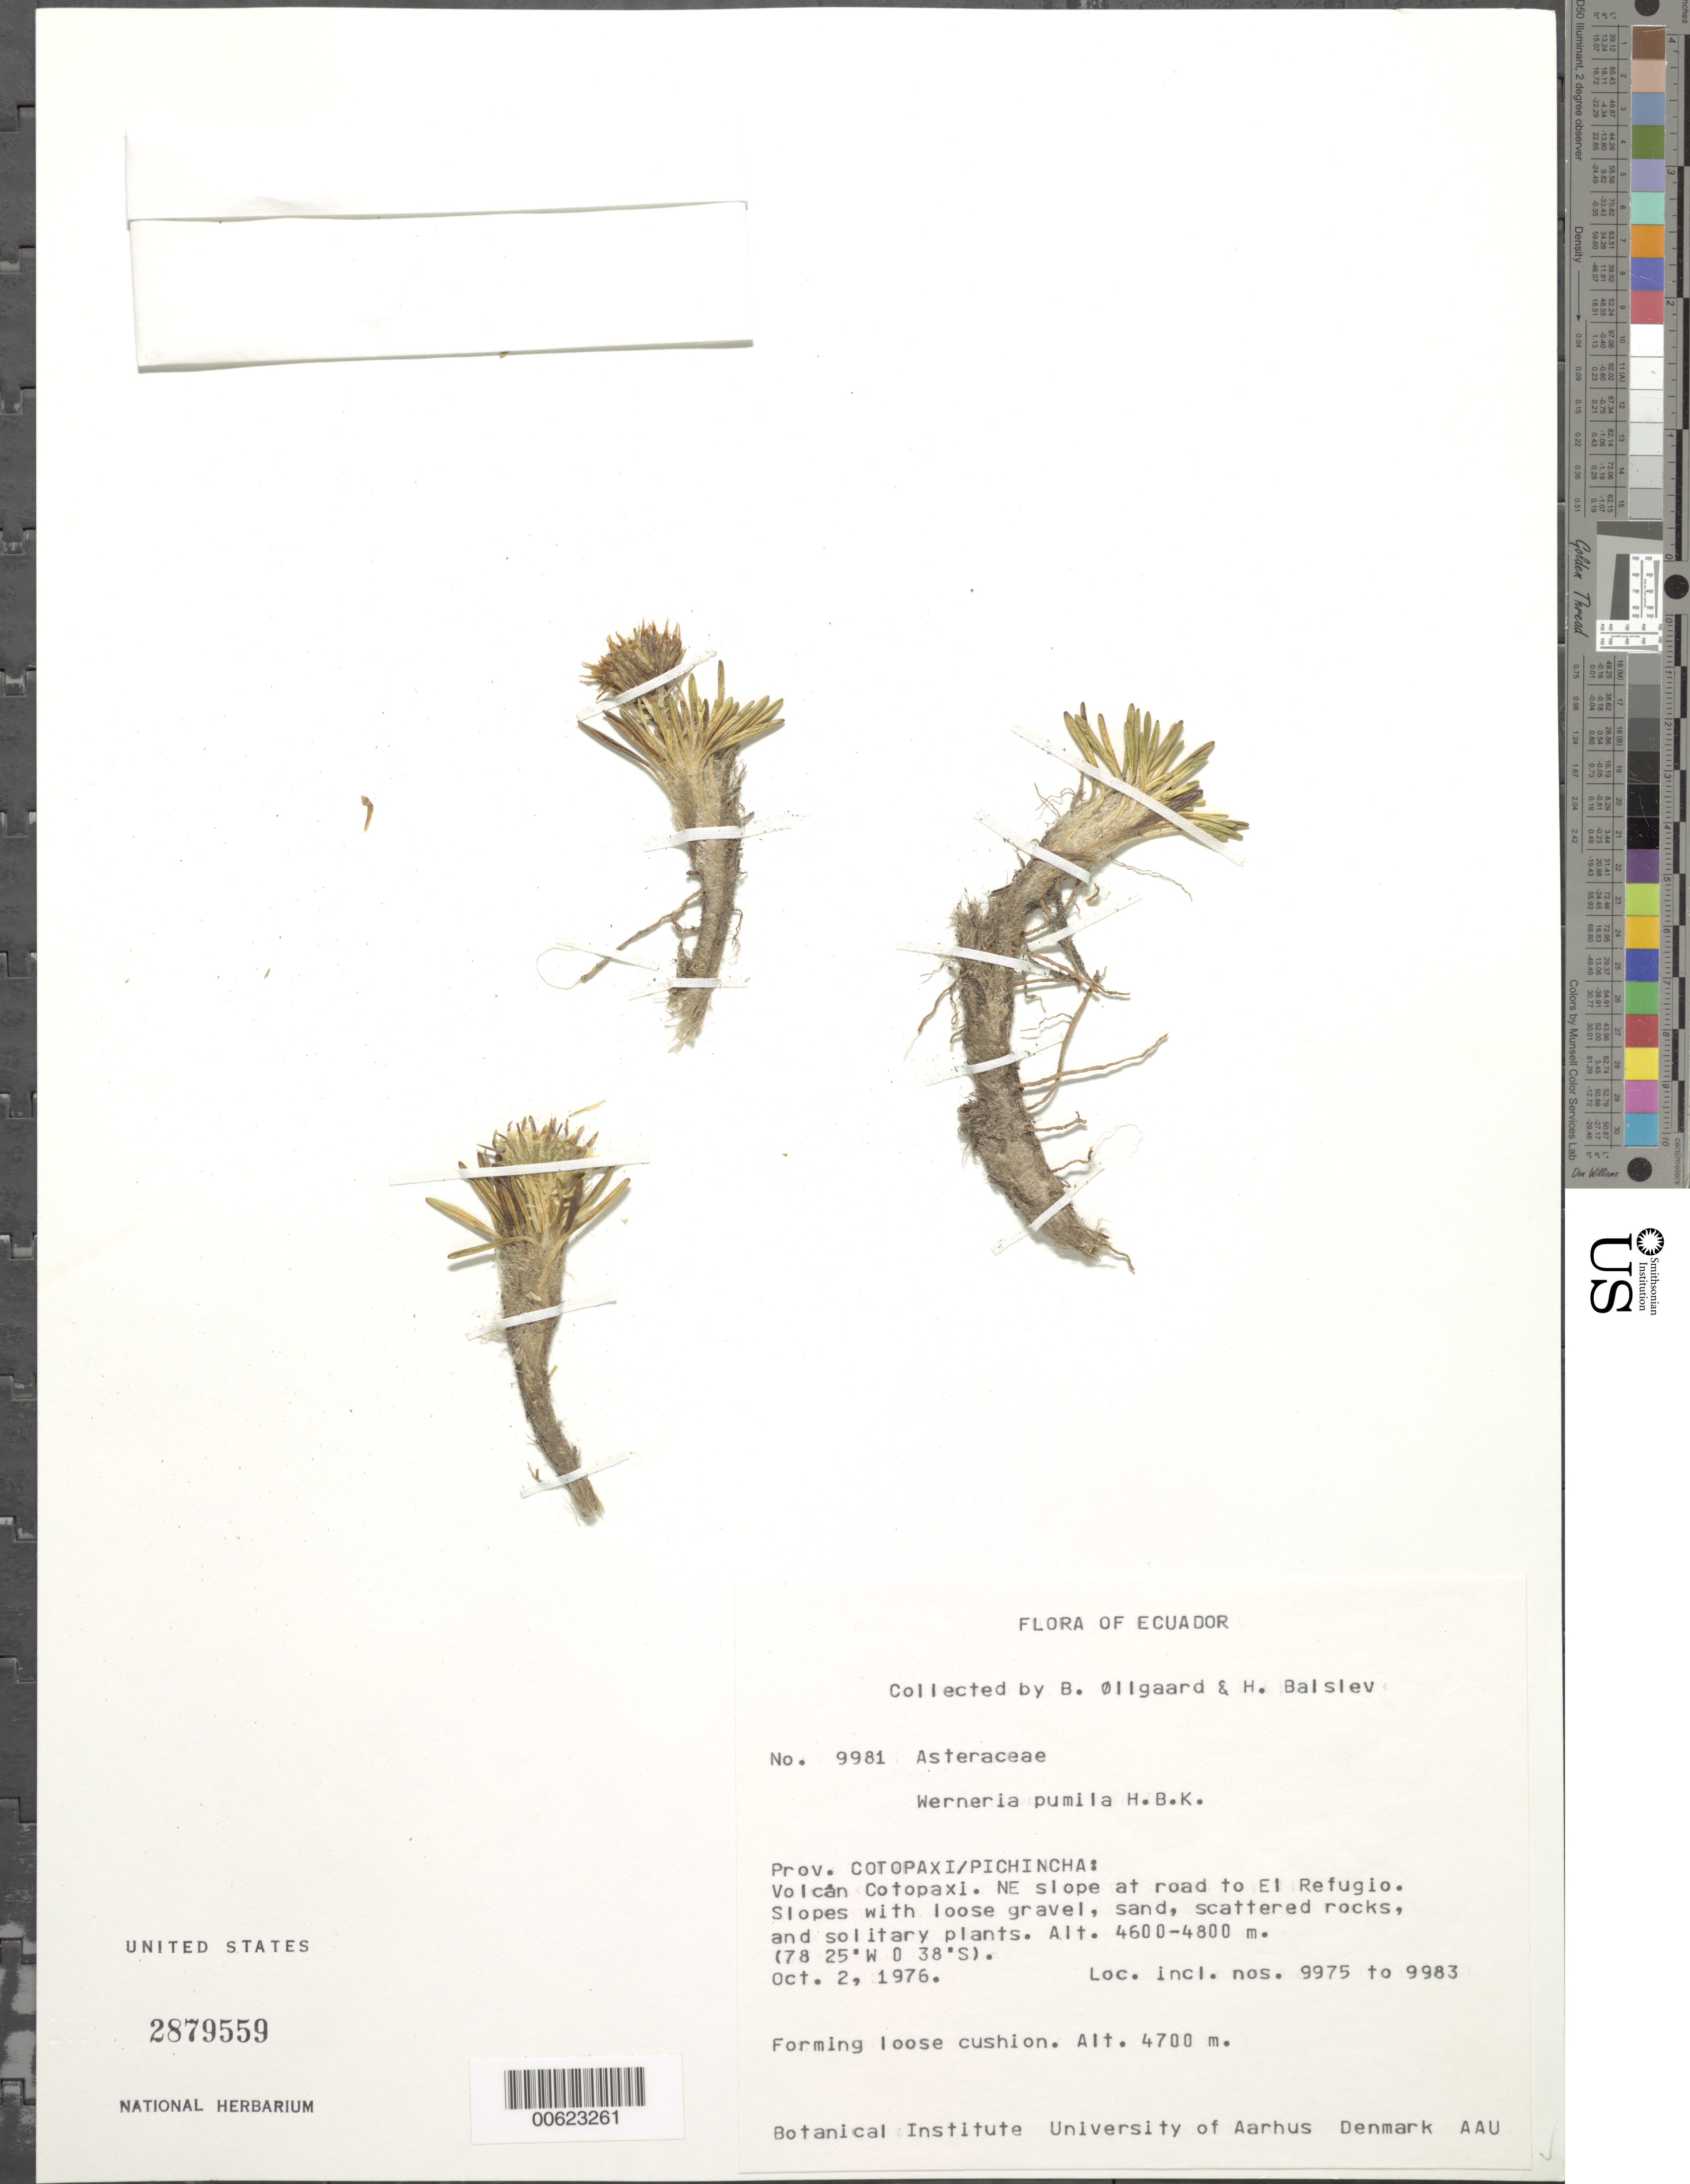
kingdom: Plantae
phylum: Tracheophyta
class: Magnoliopsida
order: Asterales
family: Asteraceae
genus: Werneria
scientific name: Werneria pumila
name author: Kunth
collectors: B. Øllgaard & H. Balslev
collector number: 9981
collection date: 1976-10-02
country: Ecuador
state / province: Cotopaxi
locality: Cotopaxi/Pichincha. Volcán Cotopaxi. NE slope at road to El Refugio.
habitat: Slopes with loose gravel, sand, scattered rocks, and solitary plants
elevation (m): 4700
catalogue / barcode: US 2879559